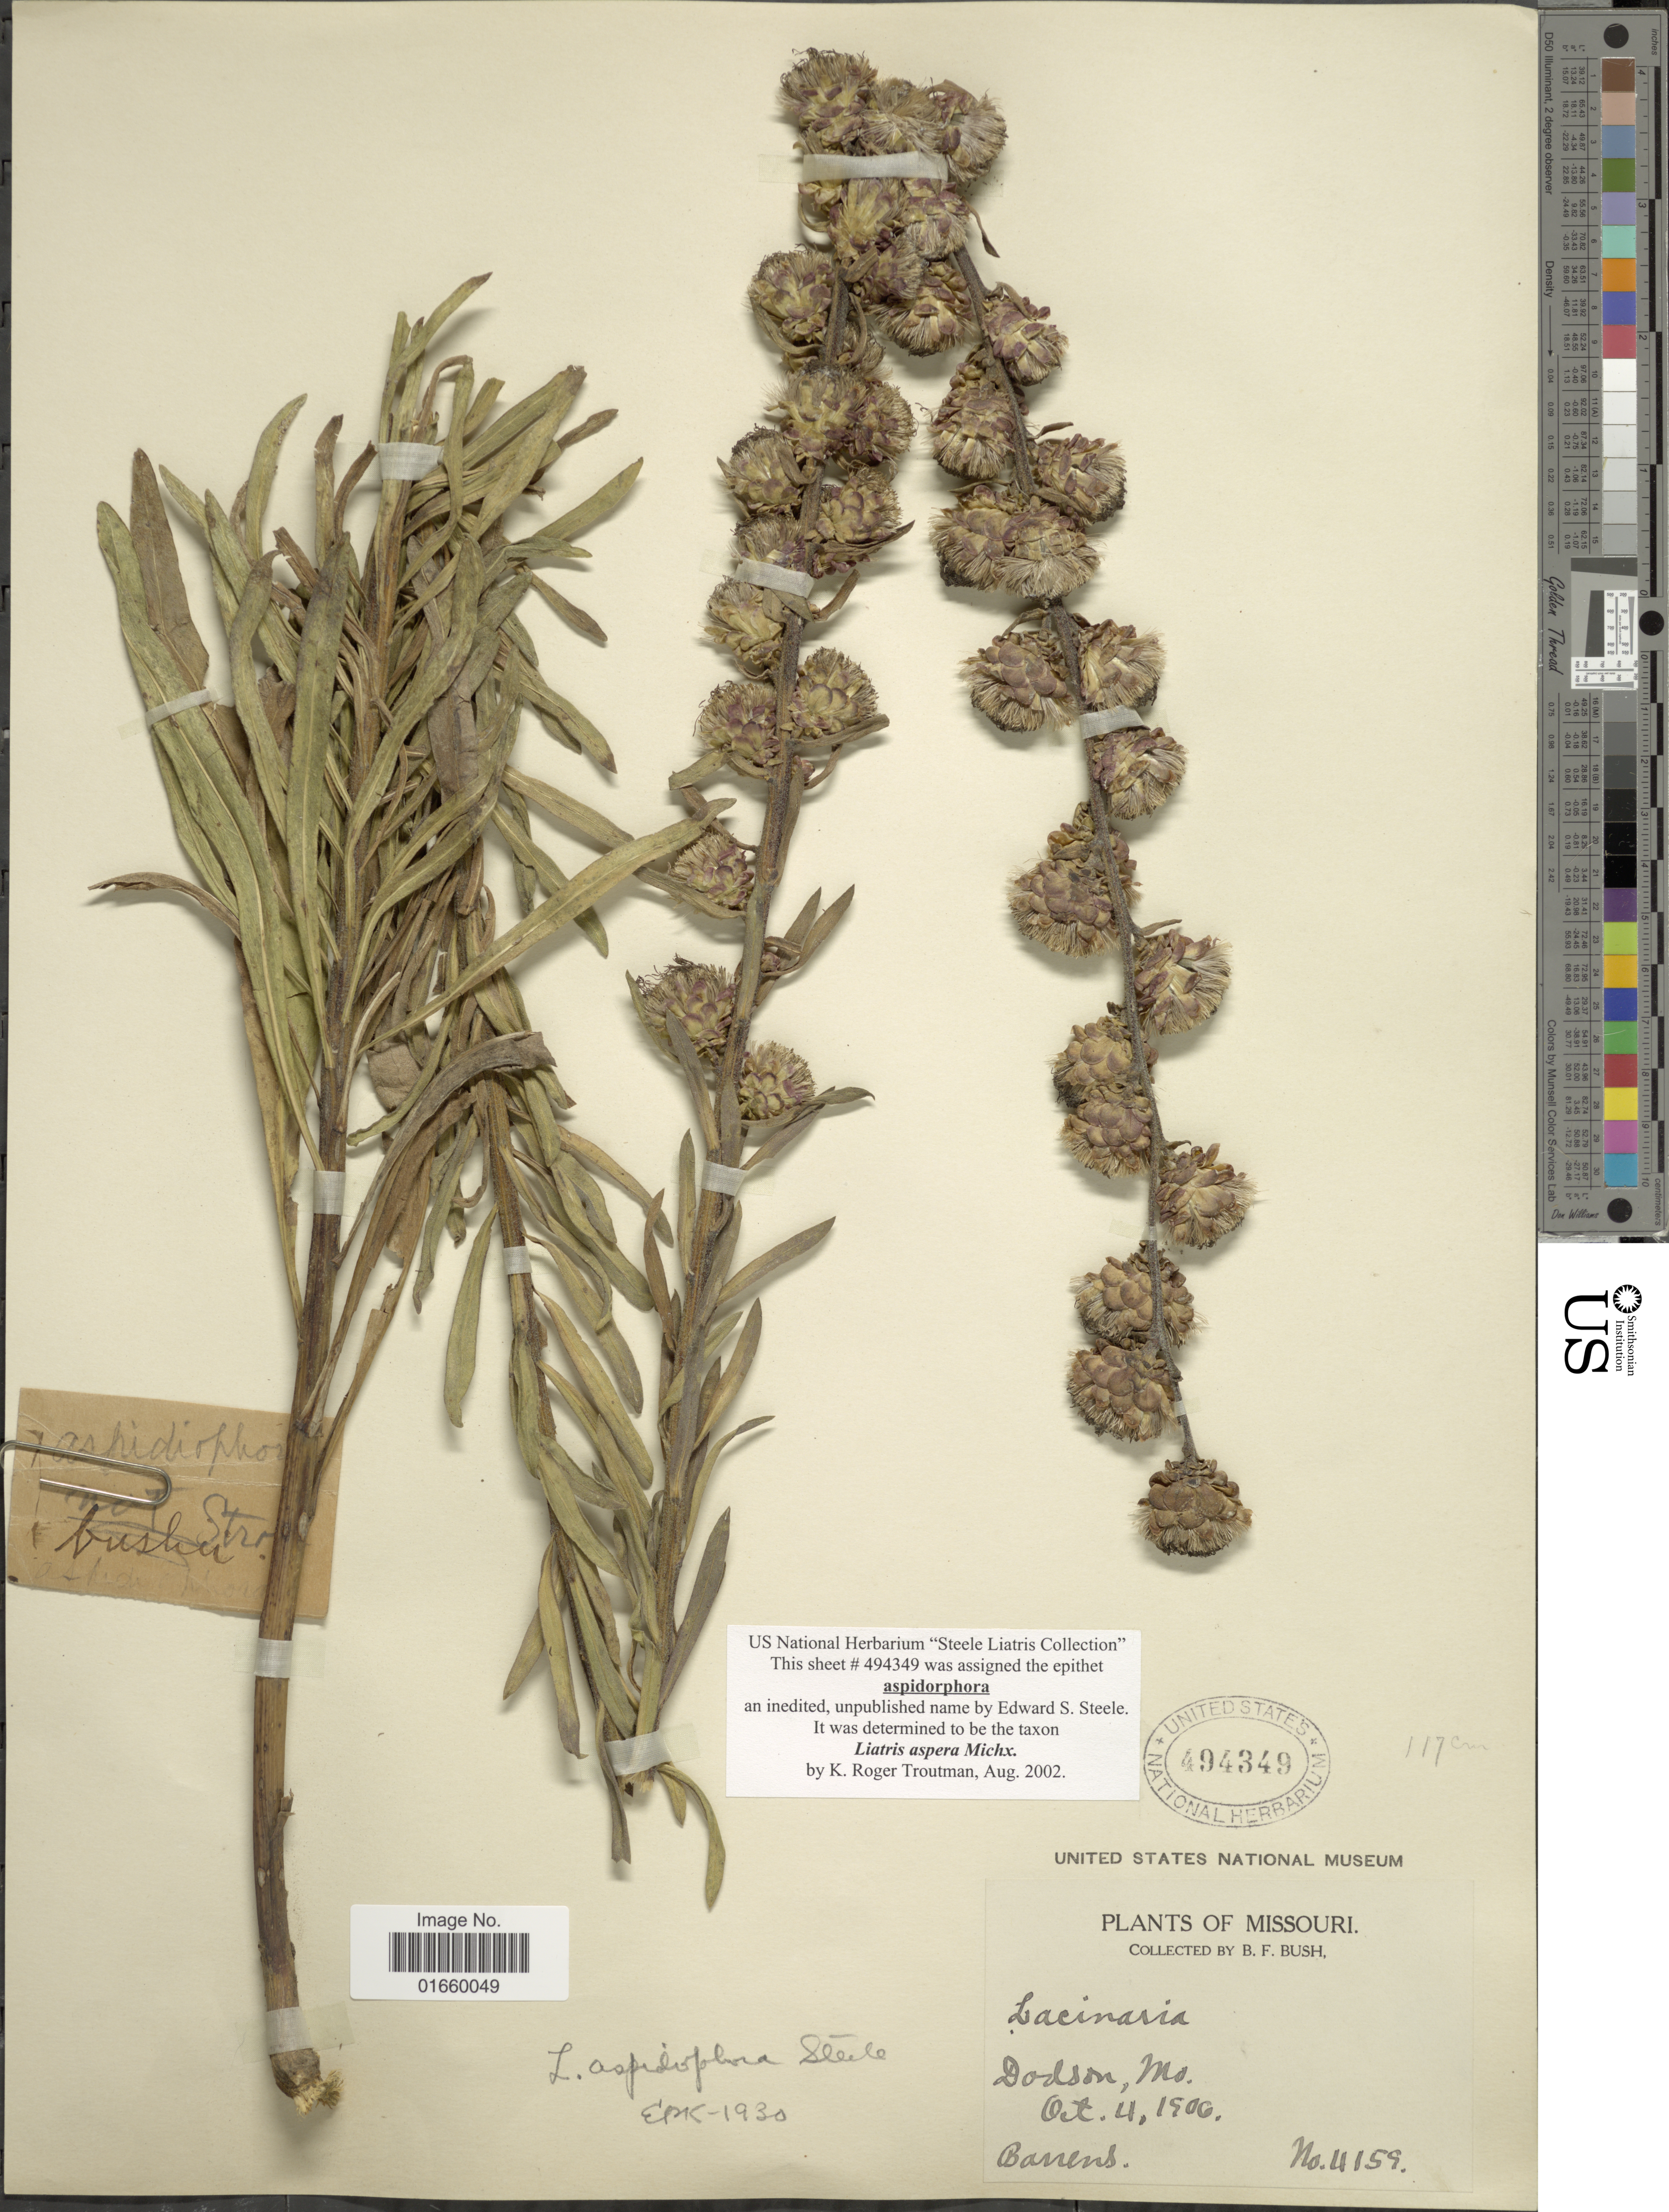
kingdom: Plantae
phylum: Tracheophyta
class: Magnoliopsida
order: Asterales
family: Asteraceae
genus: Liatris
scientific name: Liatris aspera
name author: Michx.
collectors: B. F. Bush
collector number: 4159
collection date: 1906-10-04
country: United States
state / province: Missouri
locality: Dodson, Mo. Barrens.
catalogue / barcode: US 494349